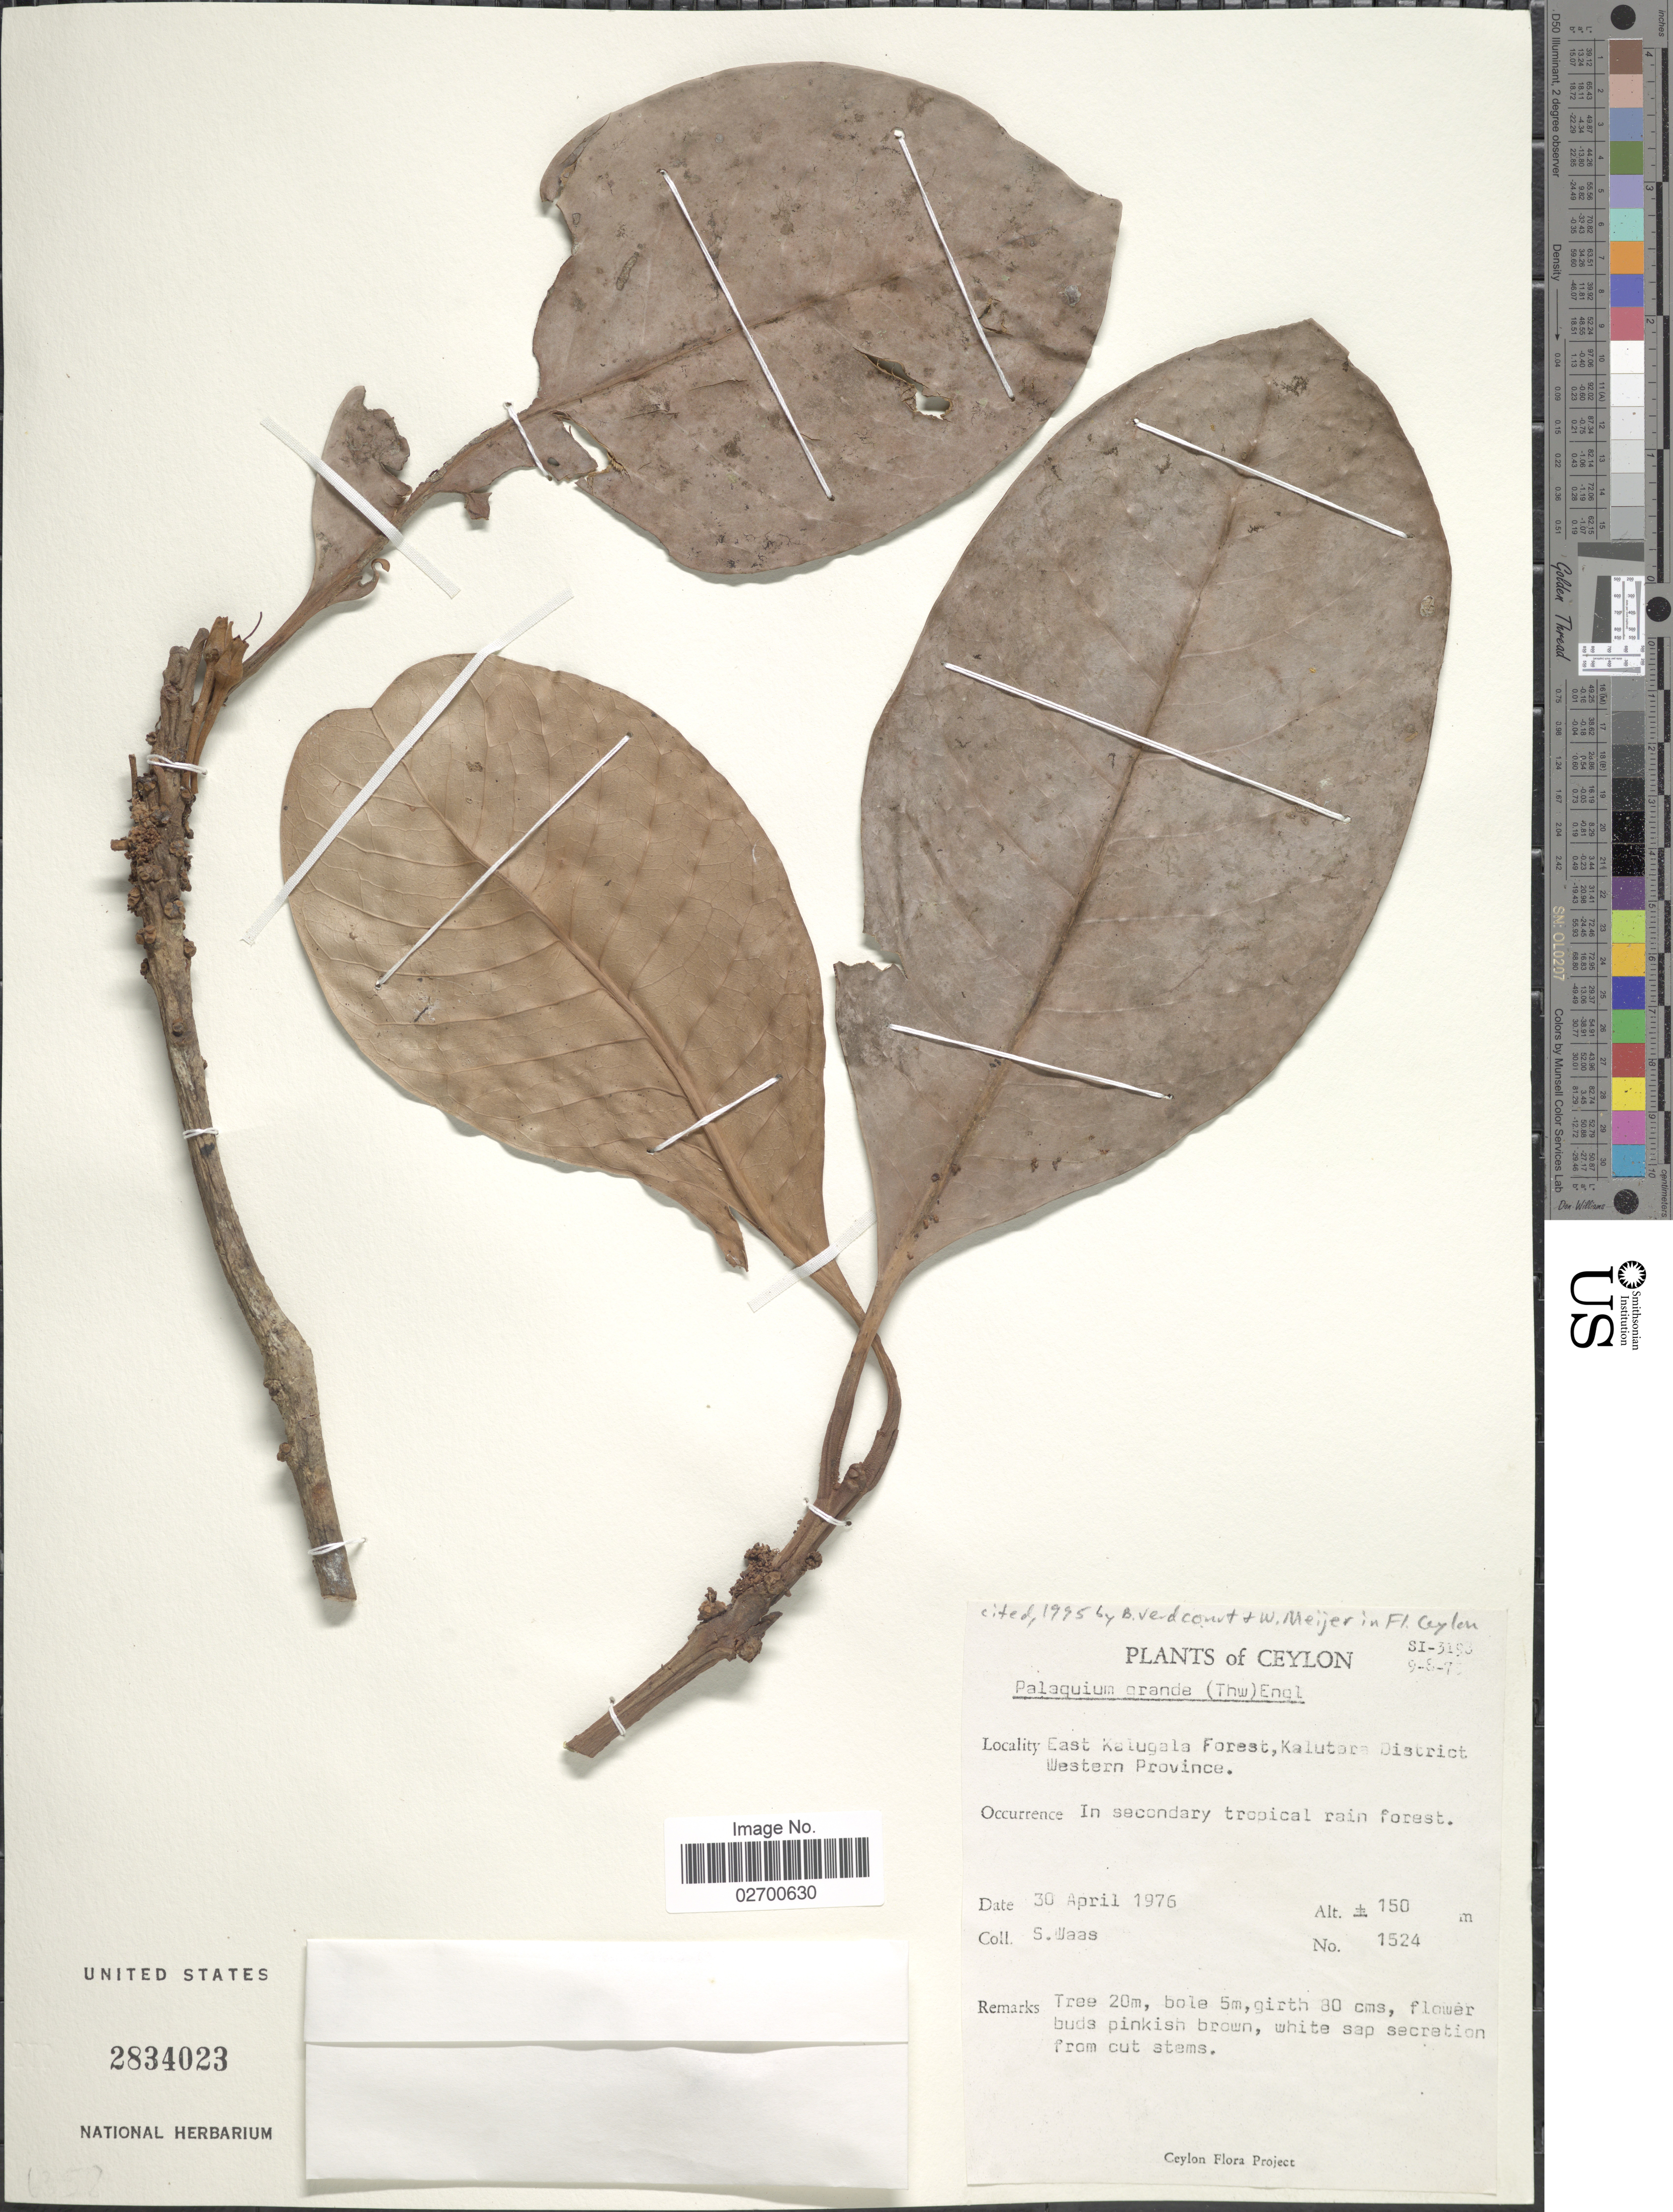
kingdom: Plantae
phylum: Tracheophyta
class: Magnoliopsida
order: Ericales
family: Sapotaceae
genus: Palaquium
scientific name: Palaquium grande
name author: (Thwaites) Engl.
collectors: S. Waas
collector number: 1524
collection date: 1976-04-30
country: Sri Lanka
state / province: Western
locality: Ceylon, East Kalugala Forest, Kalutara District, Western Province.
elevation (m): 150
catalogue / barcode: US 2834023